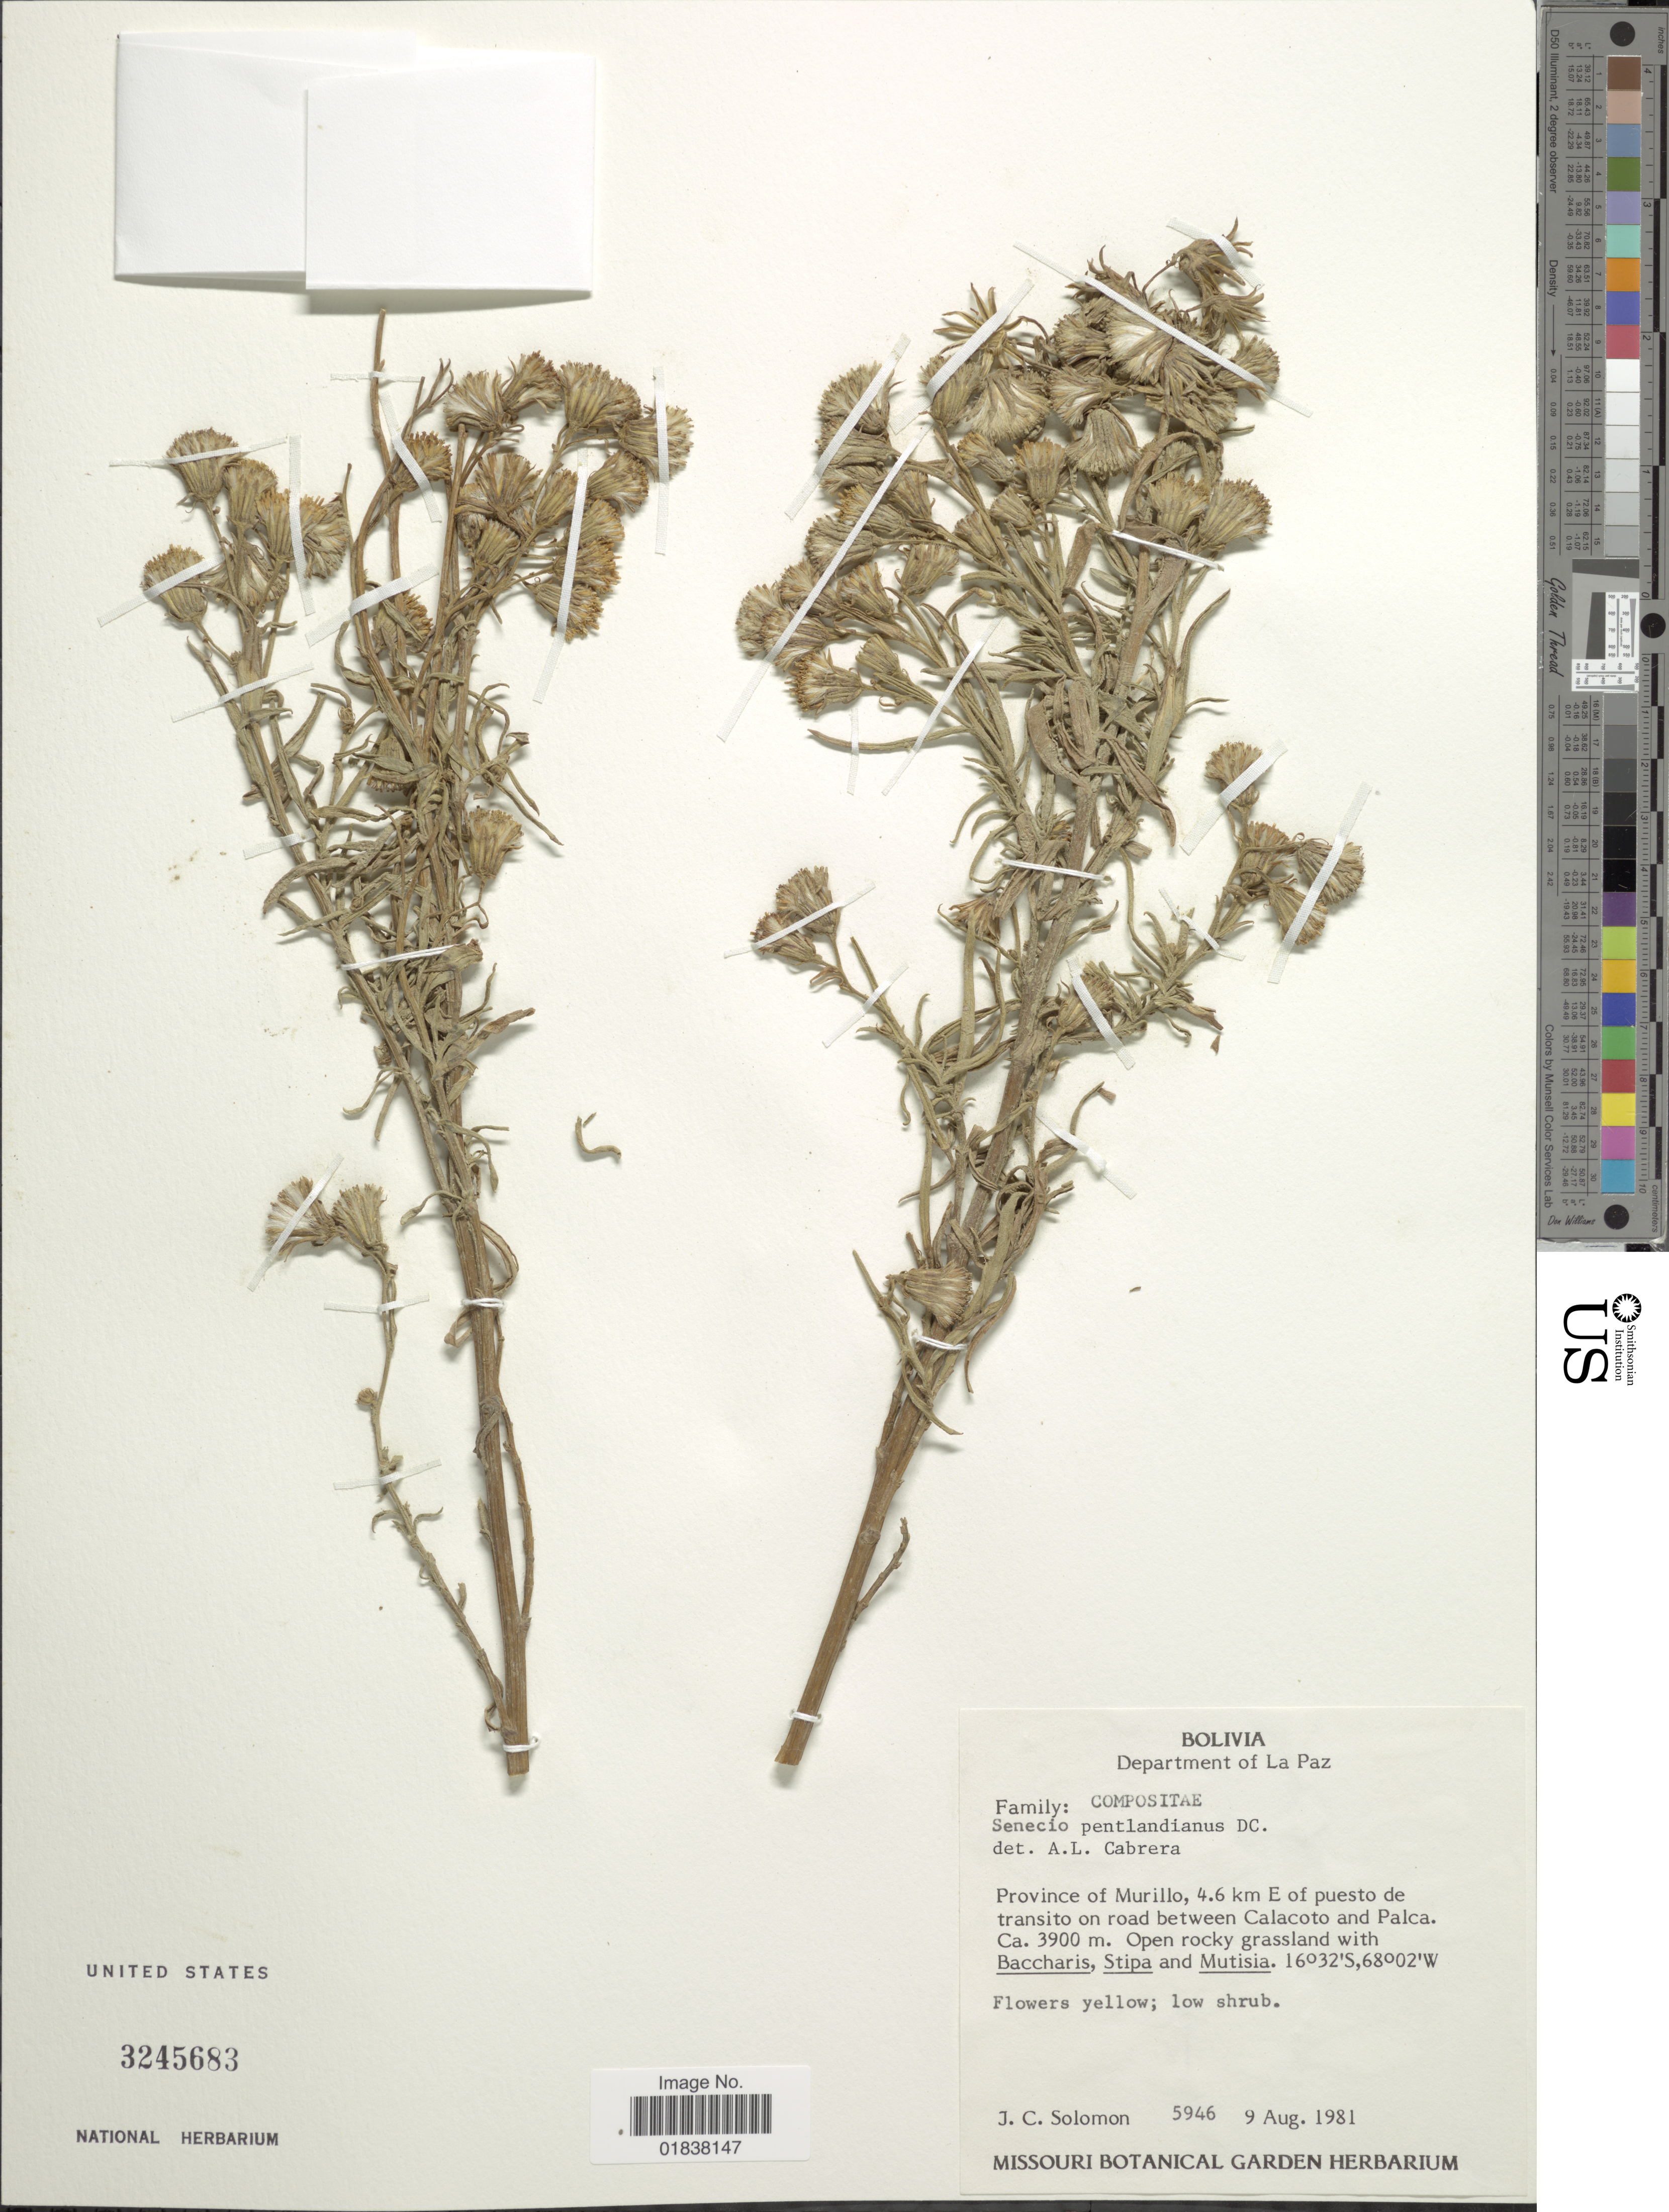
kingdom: Plantae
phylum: Tracheophyta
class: Magnoliopsida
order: Asterales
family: Asteraceae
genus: Senecio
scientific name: Senecio pentlandianus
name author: DC.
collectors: J. C. Solomon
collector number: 5946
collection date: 1981-08-09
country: Bolivia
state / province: La Paz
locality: Province of Murillo, 4.6 km E of puesto de transito on road between Calacoto and Palca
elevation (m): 3900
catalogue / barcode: US 3245683